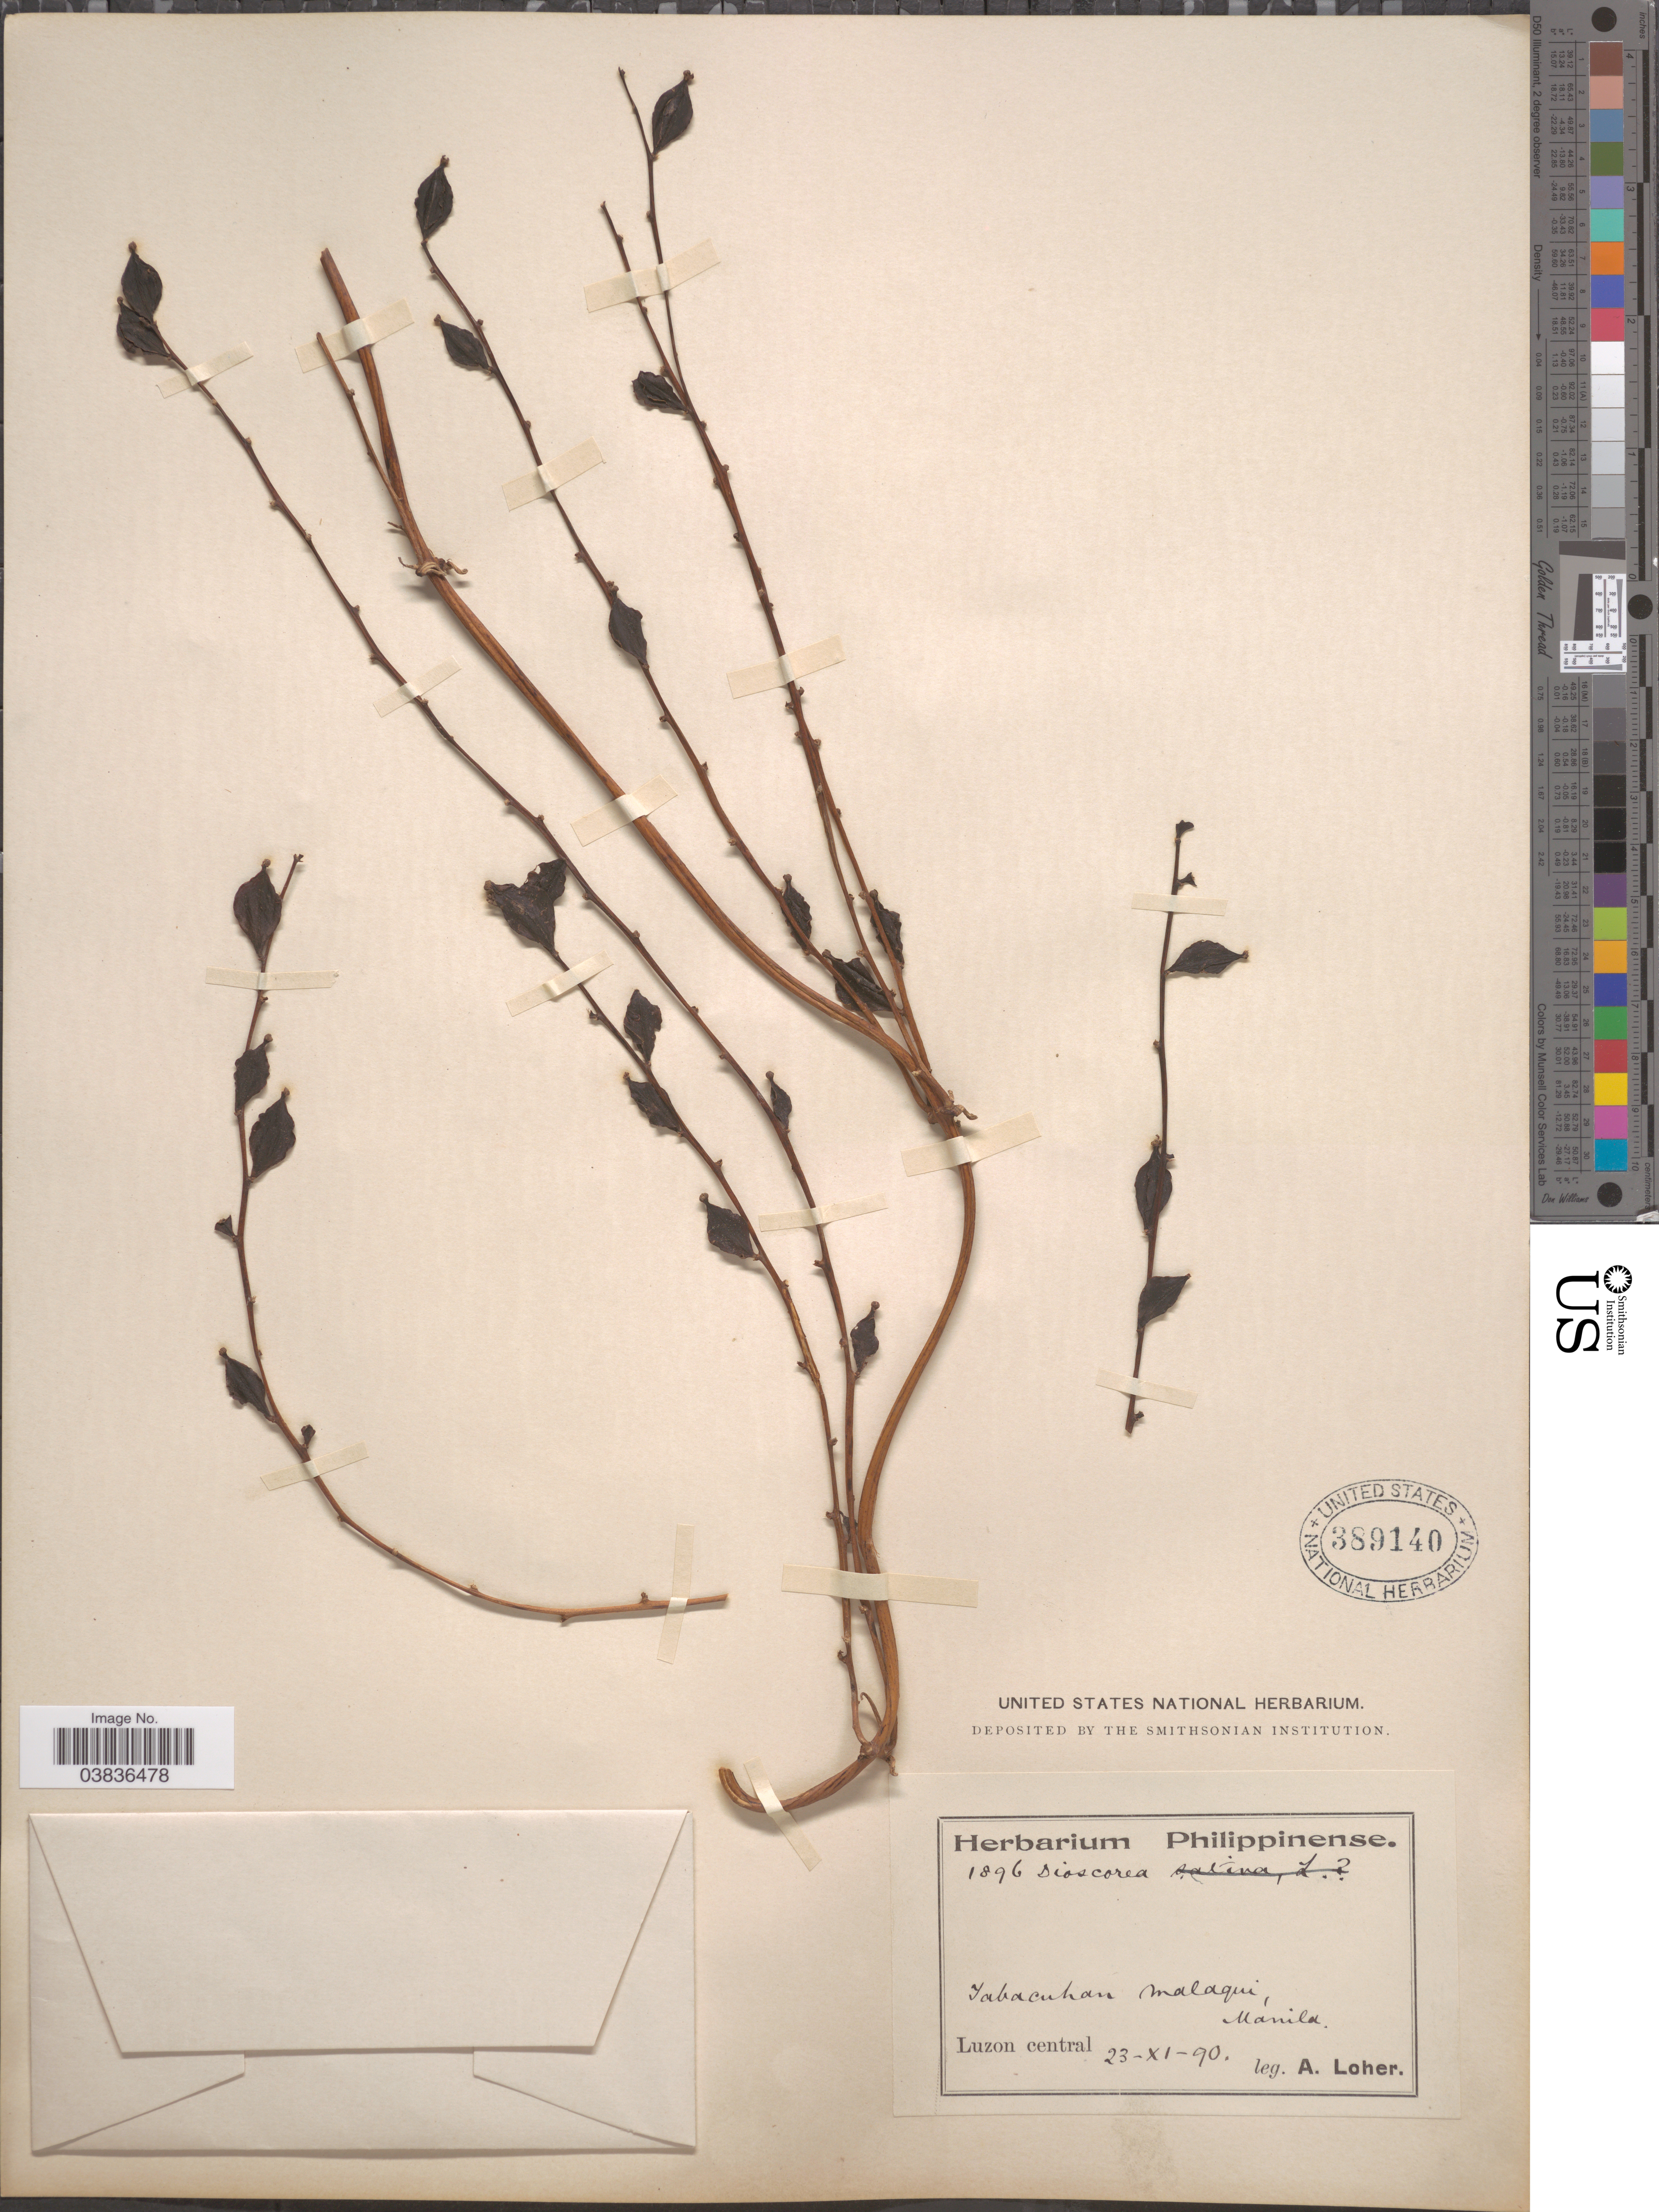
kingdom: Plantae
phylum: Tracheophyta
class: Liliopsida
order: Dioscoreales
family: Dioscoreaceae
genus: Dioscorea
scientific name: Dioscorea sp.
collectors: A. Loher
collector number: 1896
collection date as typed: Transcribed d/m/y: 23/11/90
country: Philippines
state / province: Central Luzon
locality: Tabacuhan Malaqui, Manila. Luzon central.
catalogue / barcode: US 389140